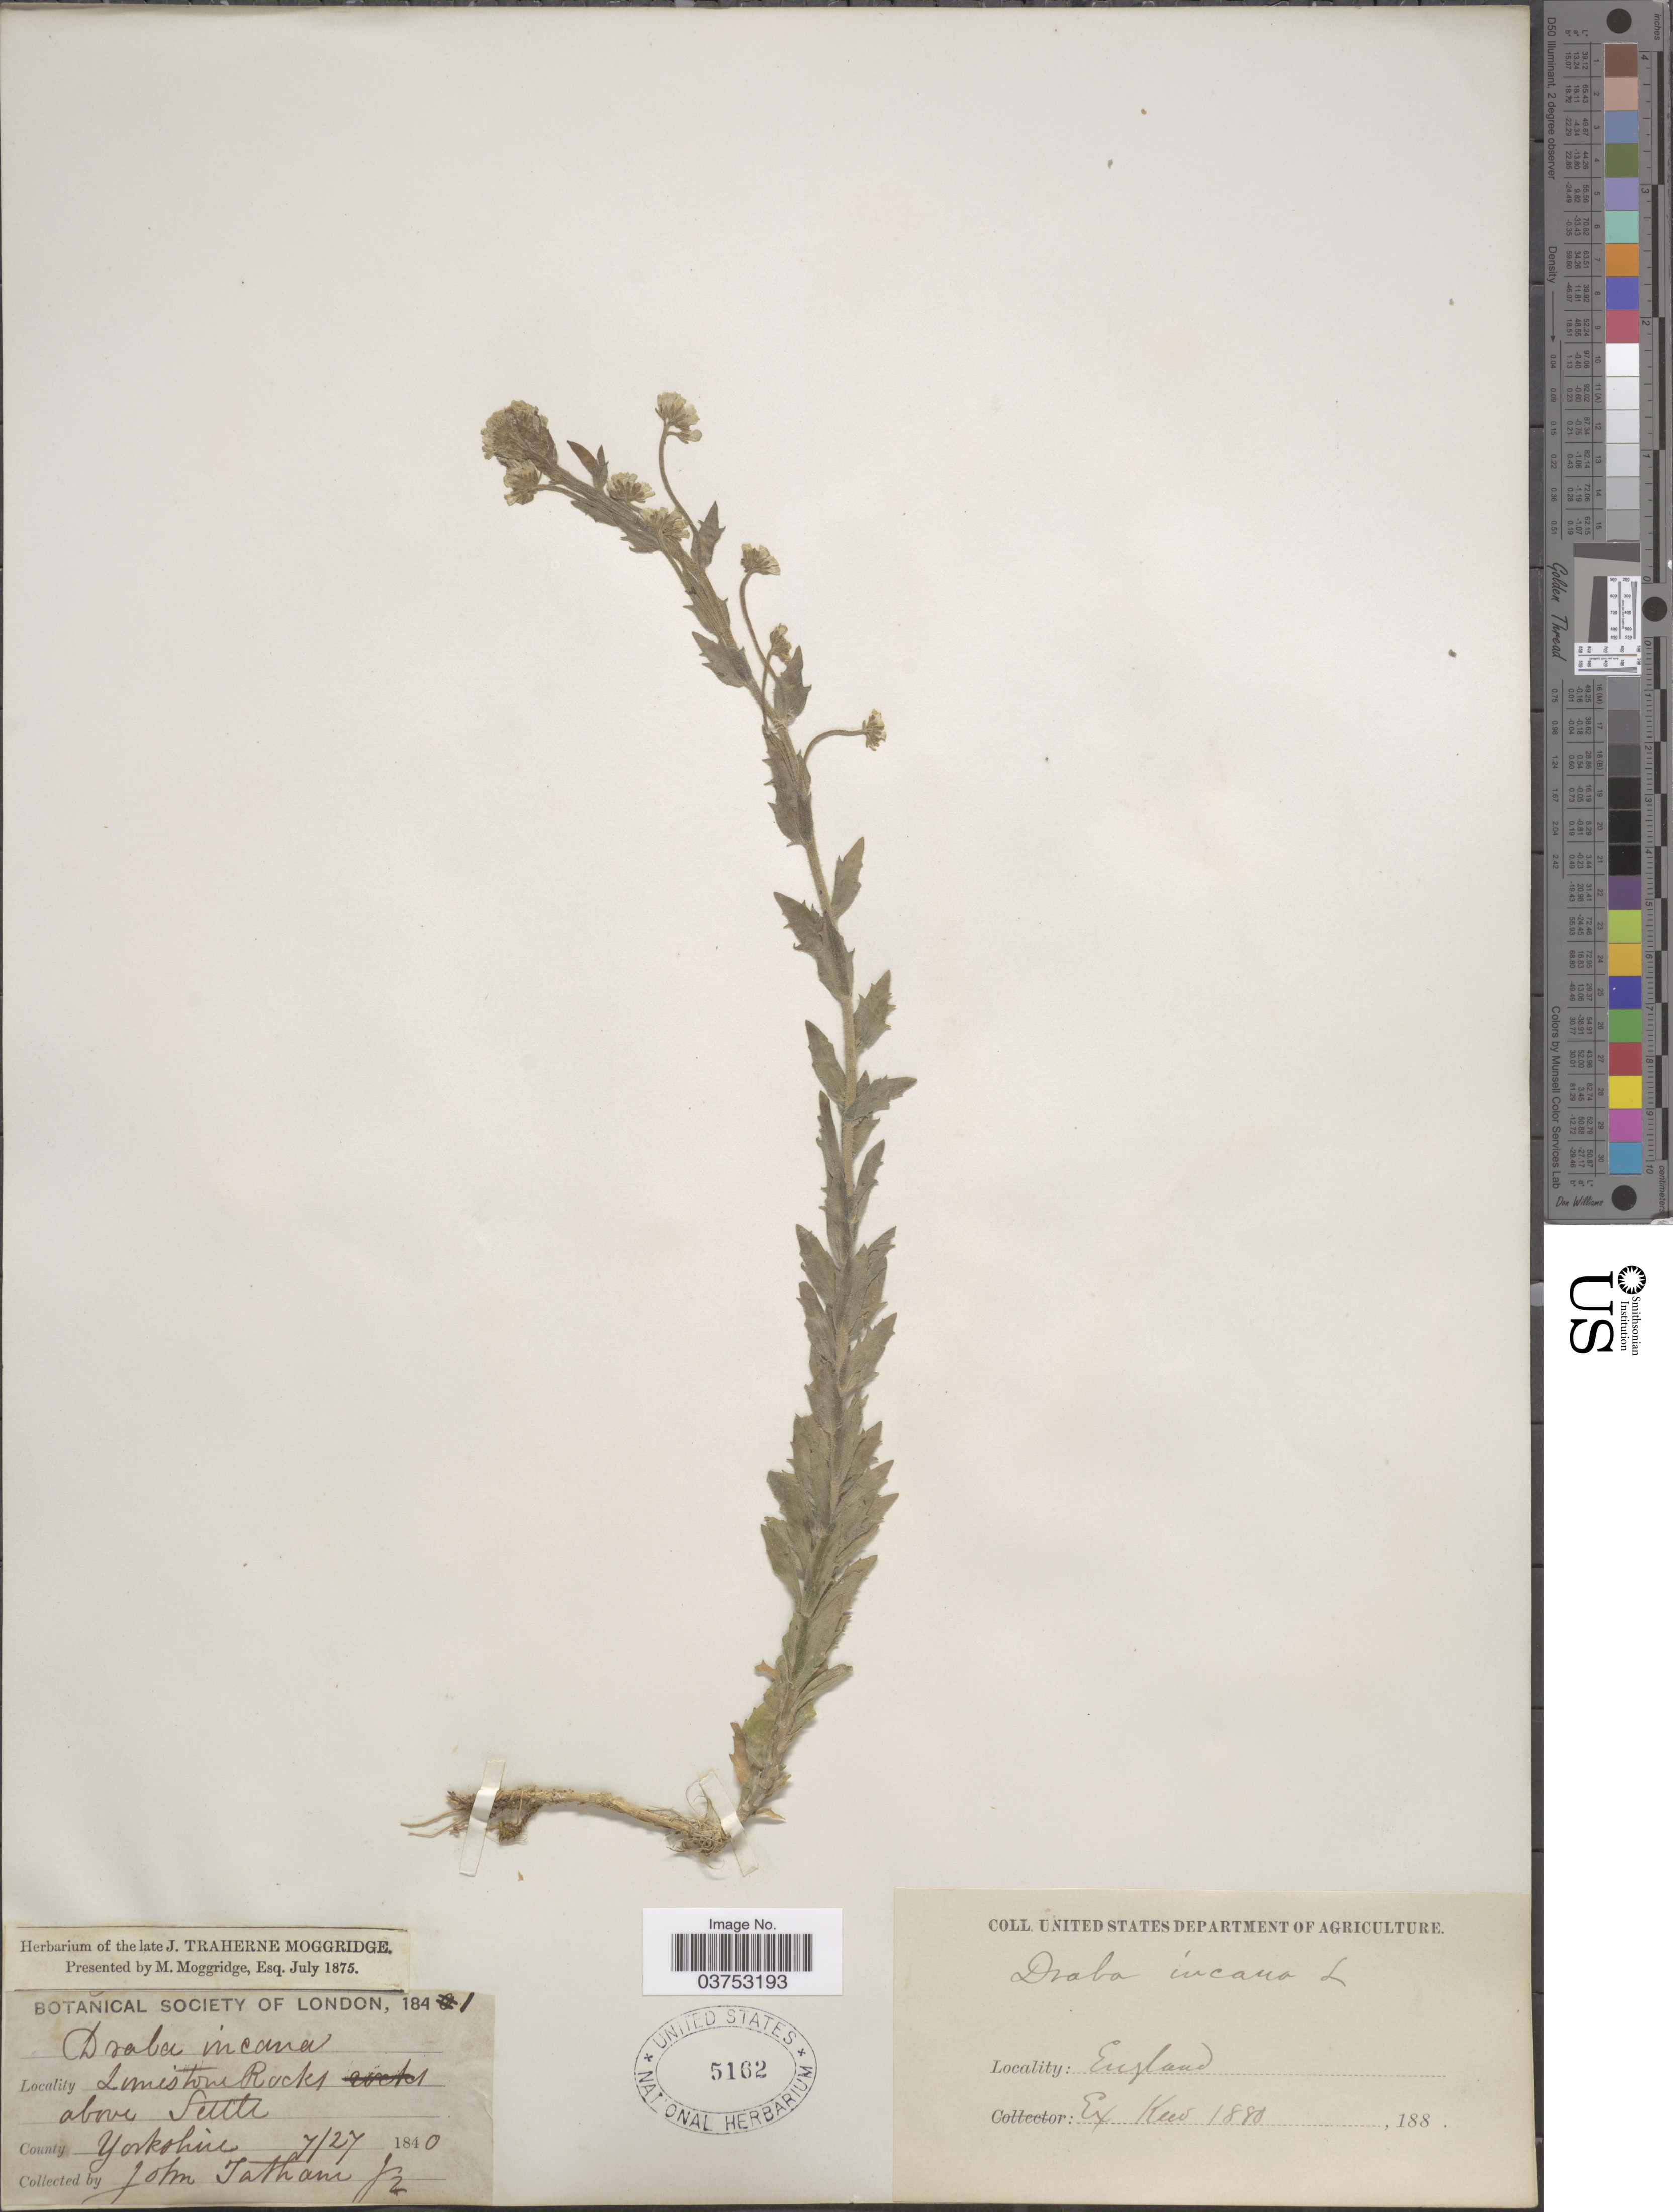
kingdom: Plantae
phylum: Tracheophyta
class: Magnoliopsida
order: Brassicales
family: Brassicaceae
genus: Draba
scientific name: Draba incana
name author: L.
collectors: J. Tatham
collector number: f2*?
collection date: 1840-07-27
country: United Kingdom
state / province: England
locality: Limestone Rocks above Settle. County Yorkshire.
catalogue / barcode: US 5162